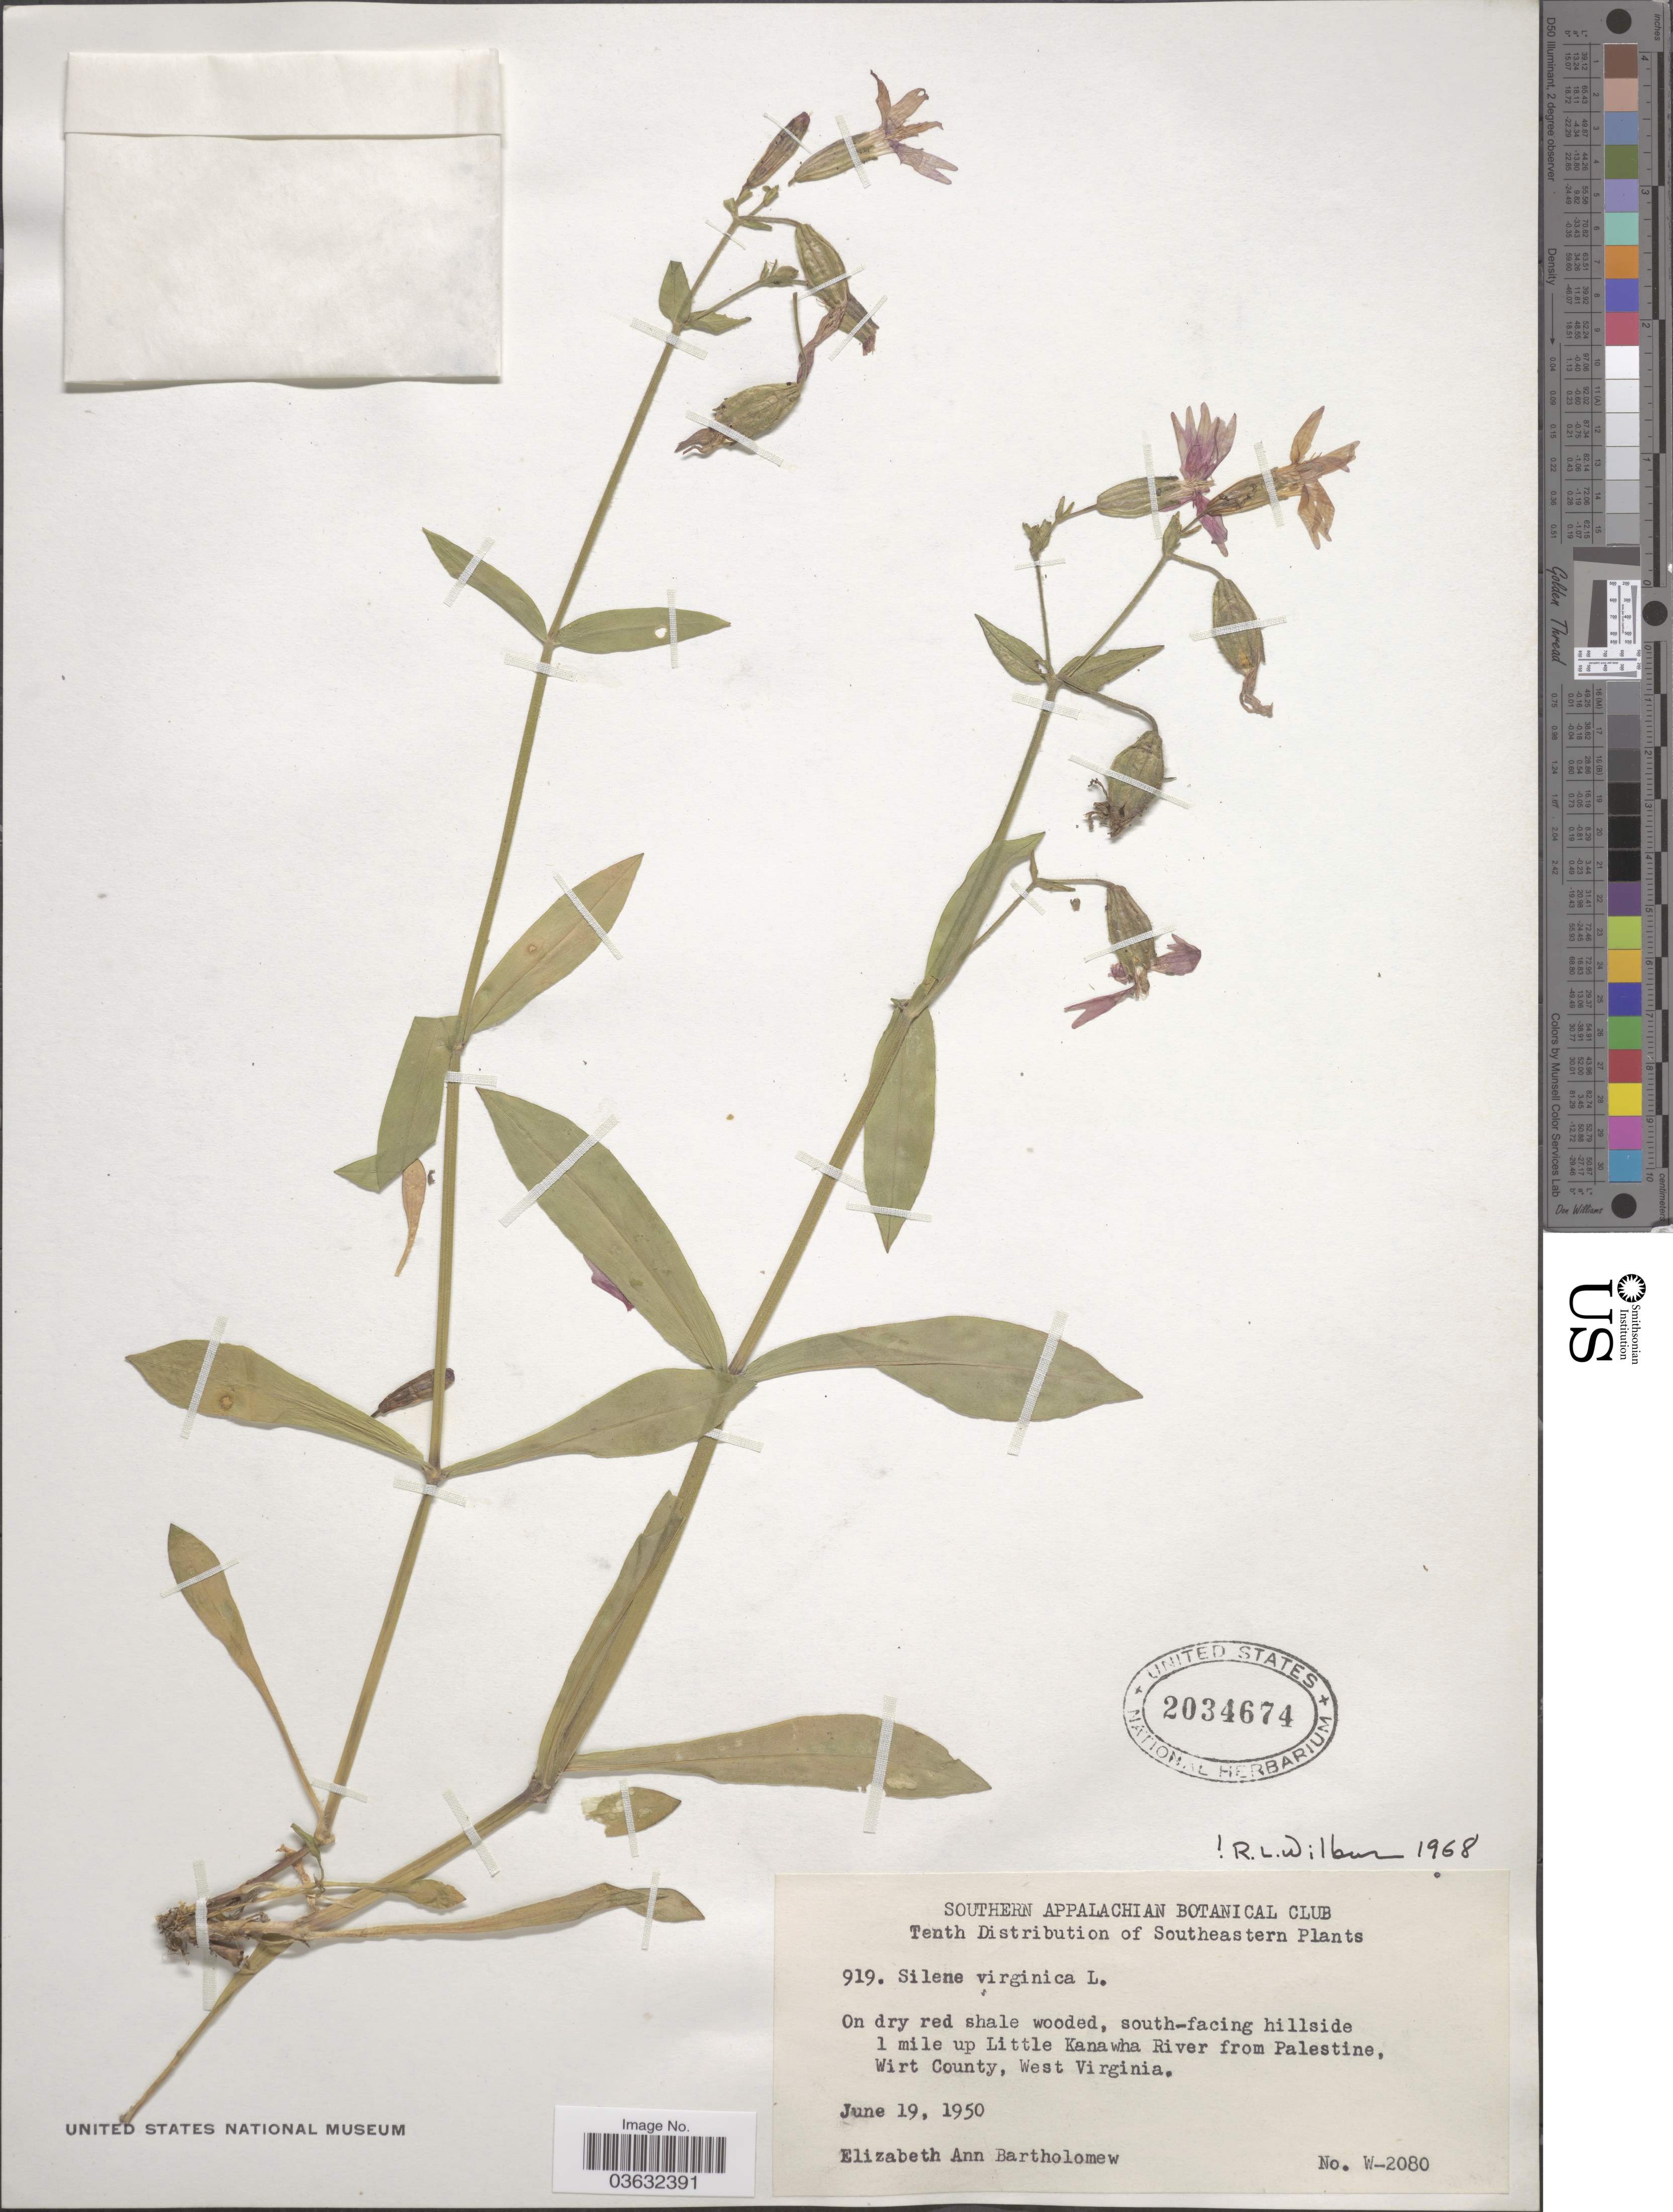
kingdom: Plantae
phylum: Tracheophyta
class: Magnoliopsida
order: Caryophyllales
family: Caryophyllaceae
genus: Silene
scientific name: Silene virginica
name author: L.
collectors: E. Bartholomew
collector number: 919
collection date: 1950-06-19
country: United States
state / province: West Virginia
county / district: Wirt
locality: Southeastern. South-facing hillside 1 mile up Little Kanawha River from Palestine, Wirt County.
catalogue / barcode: US 2034674